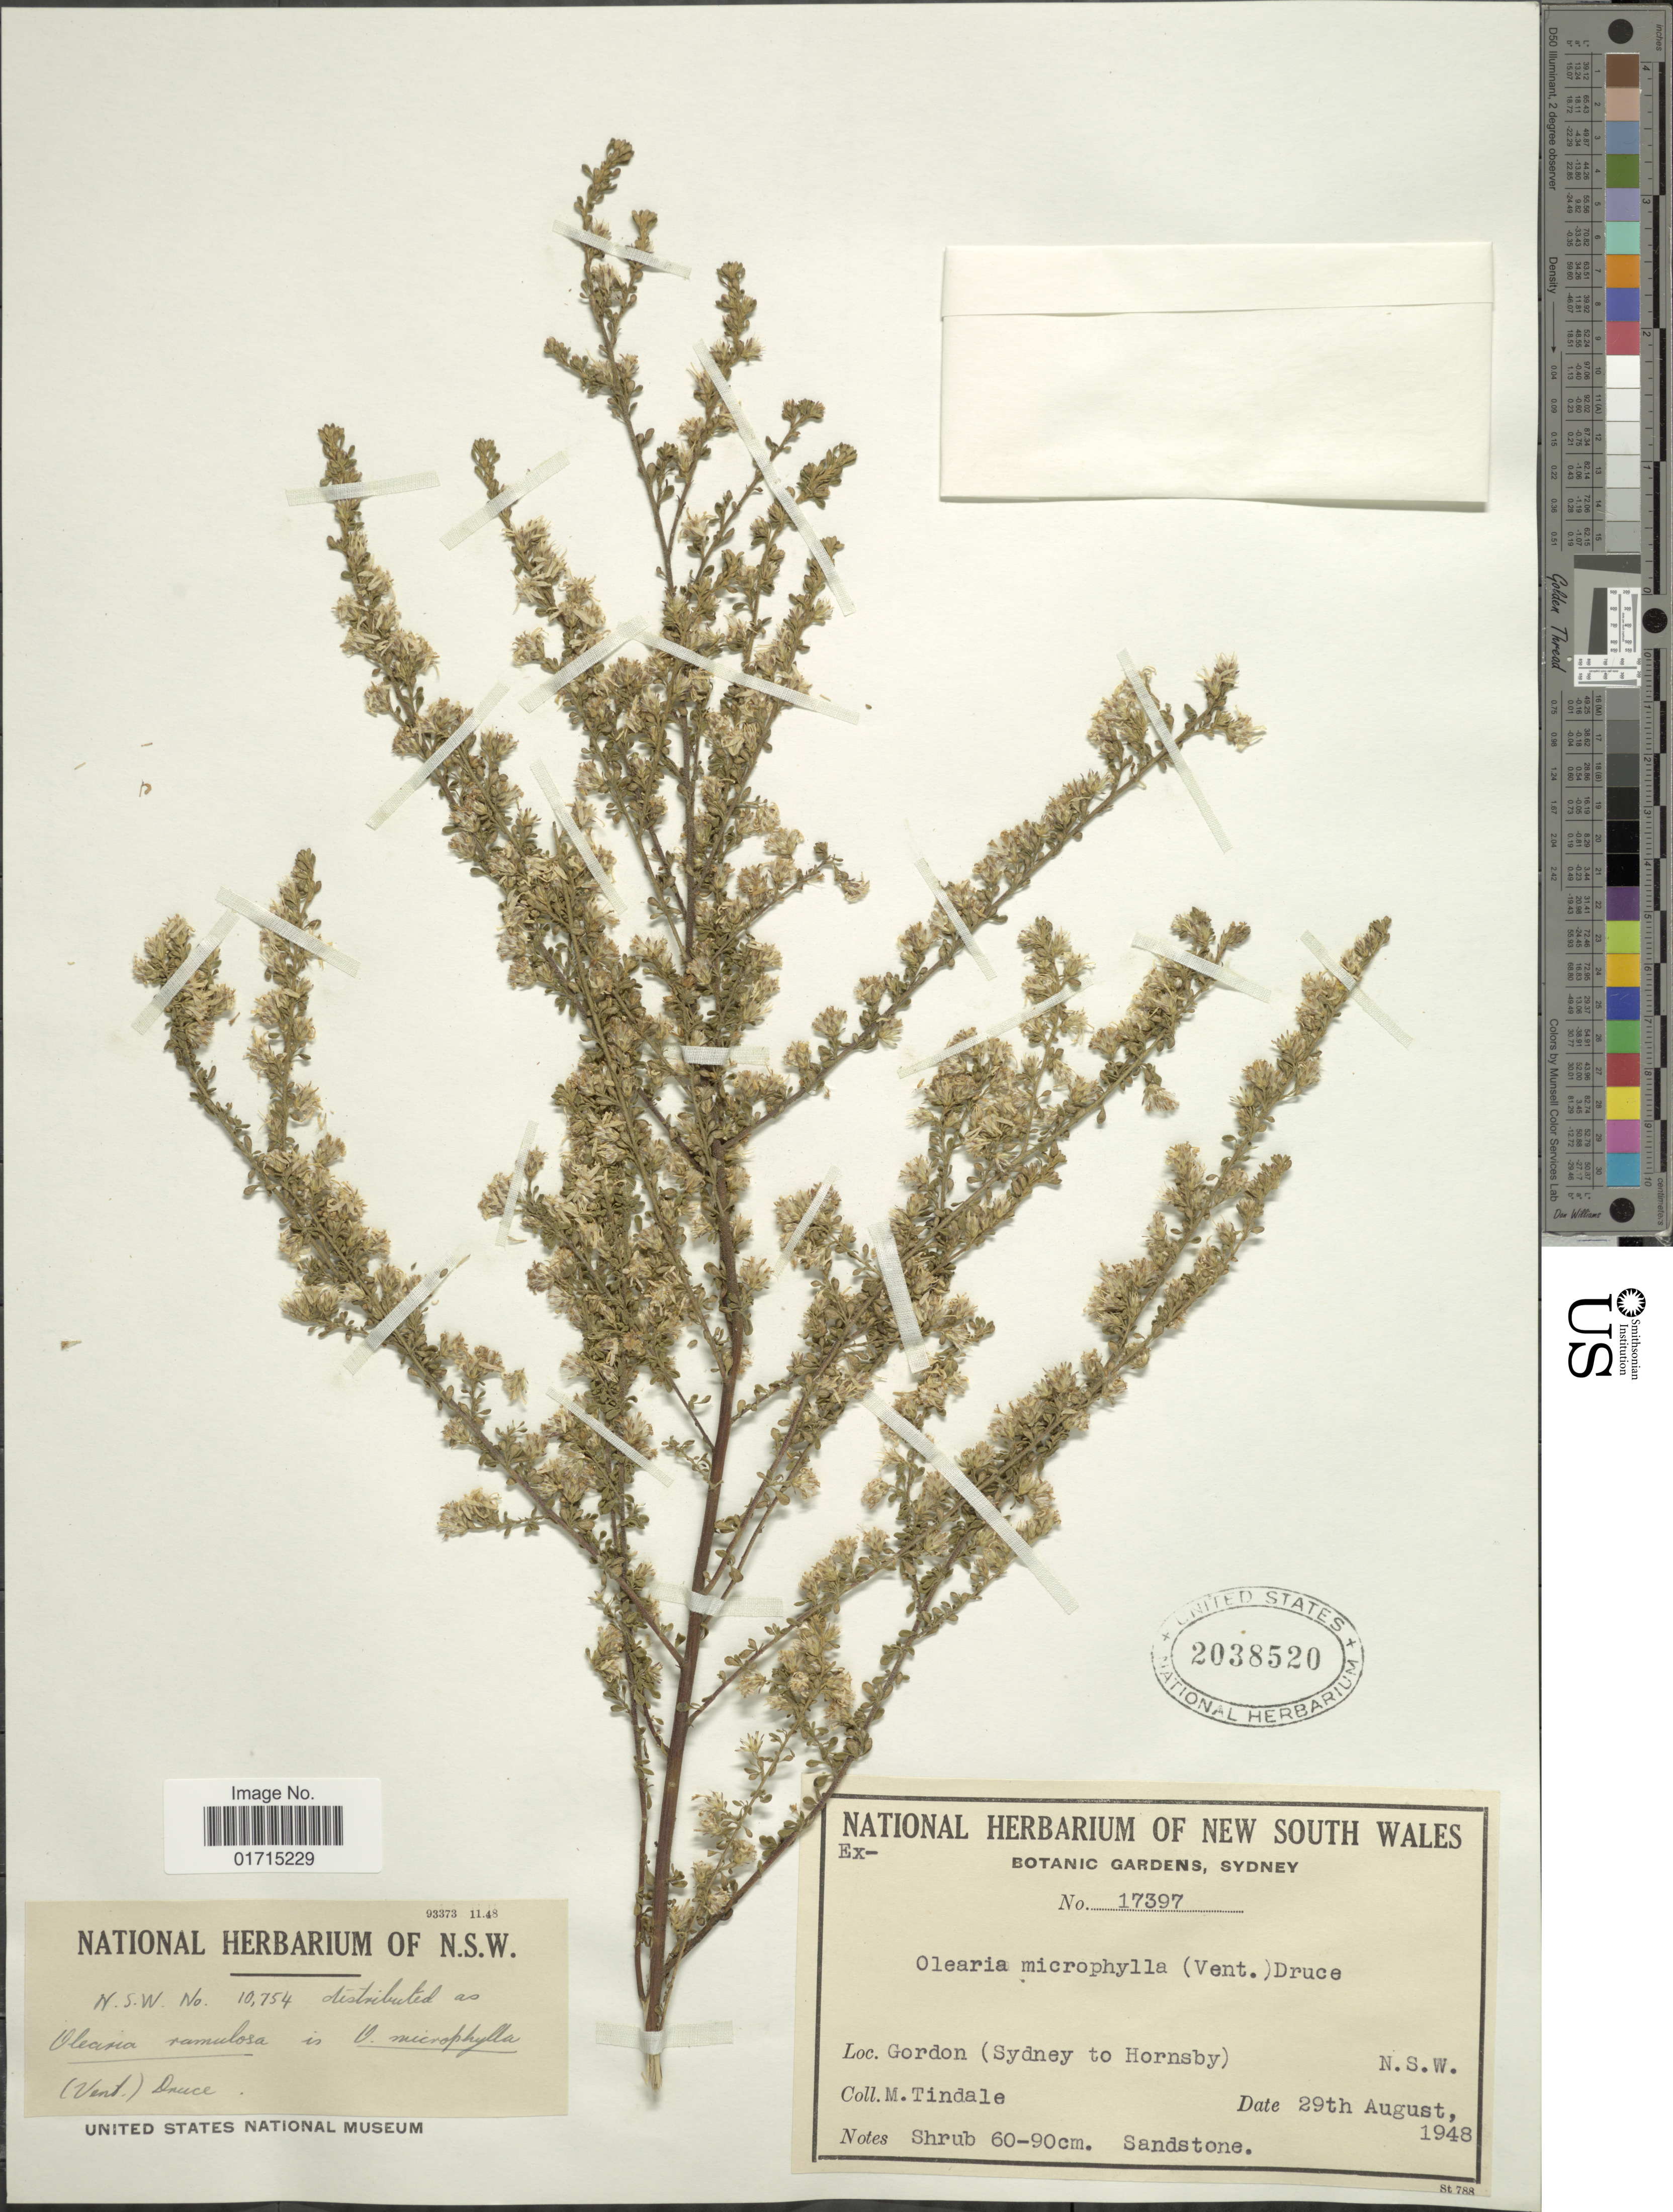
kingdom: Plantae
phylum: Tracheophyta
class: Magnoliopsida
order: Asterales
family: Asteraceae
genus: Olearia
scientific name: Olearia microphylla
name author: (Vent.) Maiden & Betche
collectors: M. D. Tindale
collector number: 17397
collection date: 1948-08-29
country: Australia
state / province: New South Wales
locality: Gordon (Sydney to Hornsby)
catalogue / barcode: US 2038520